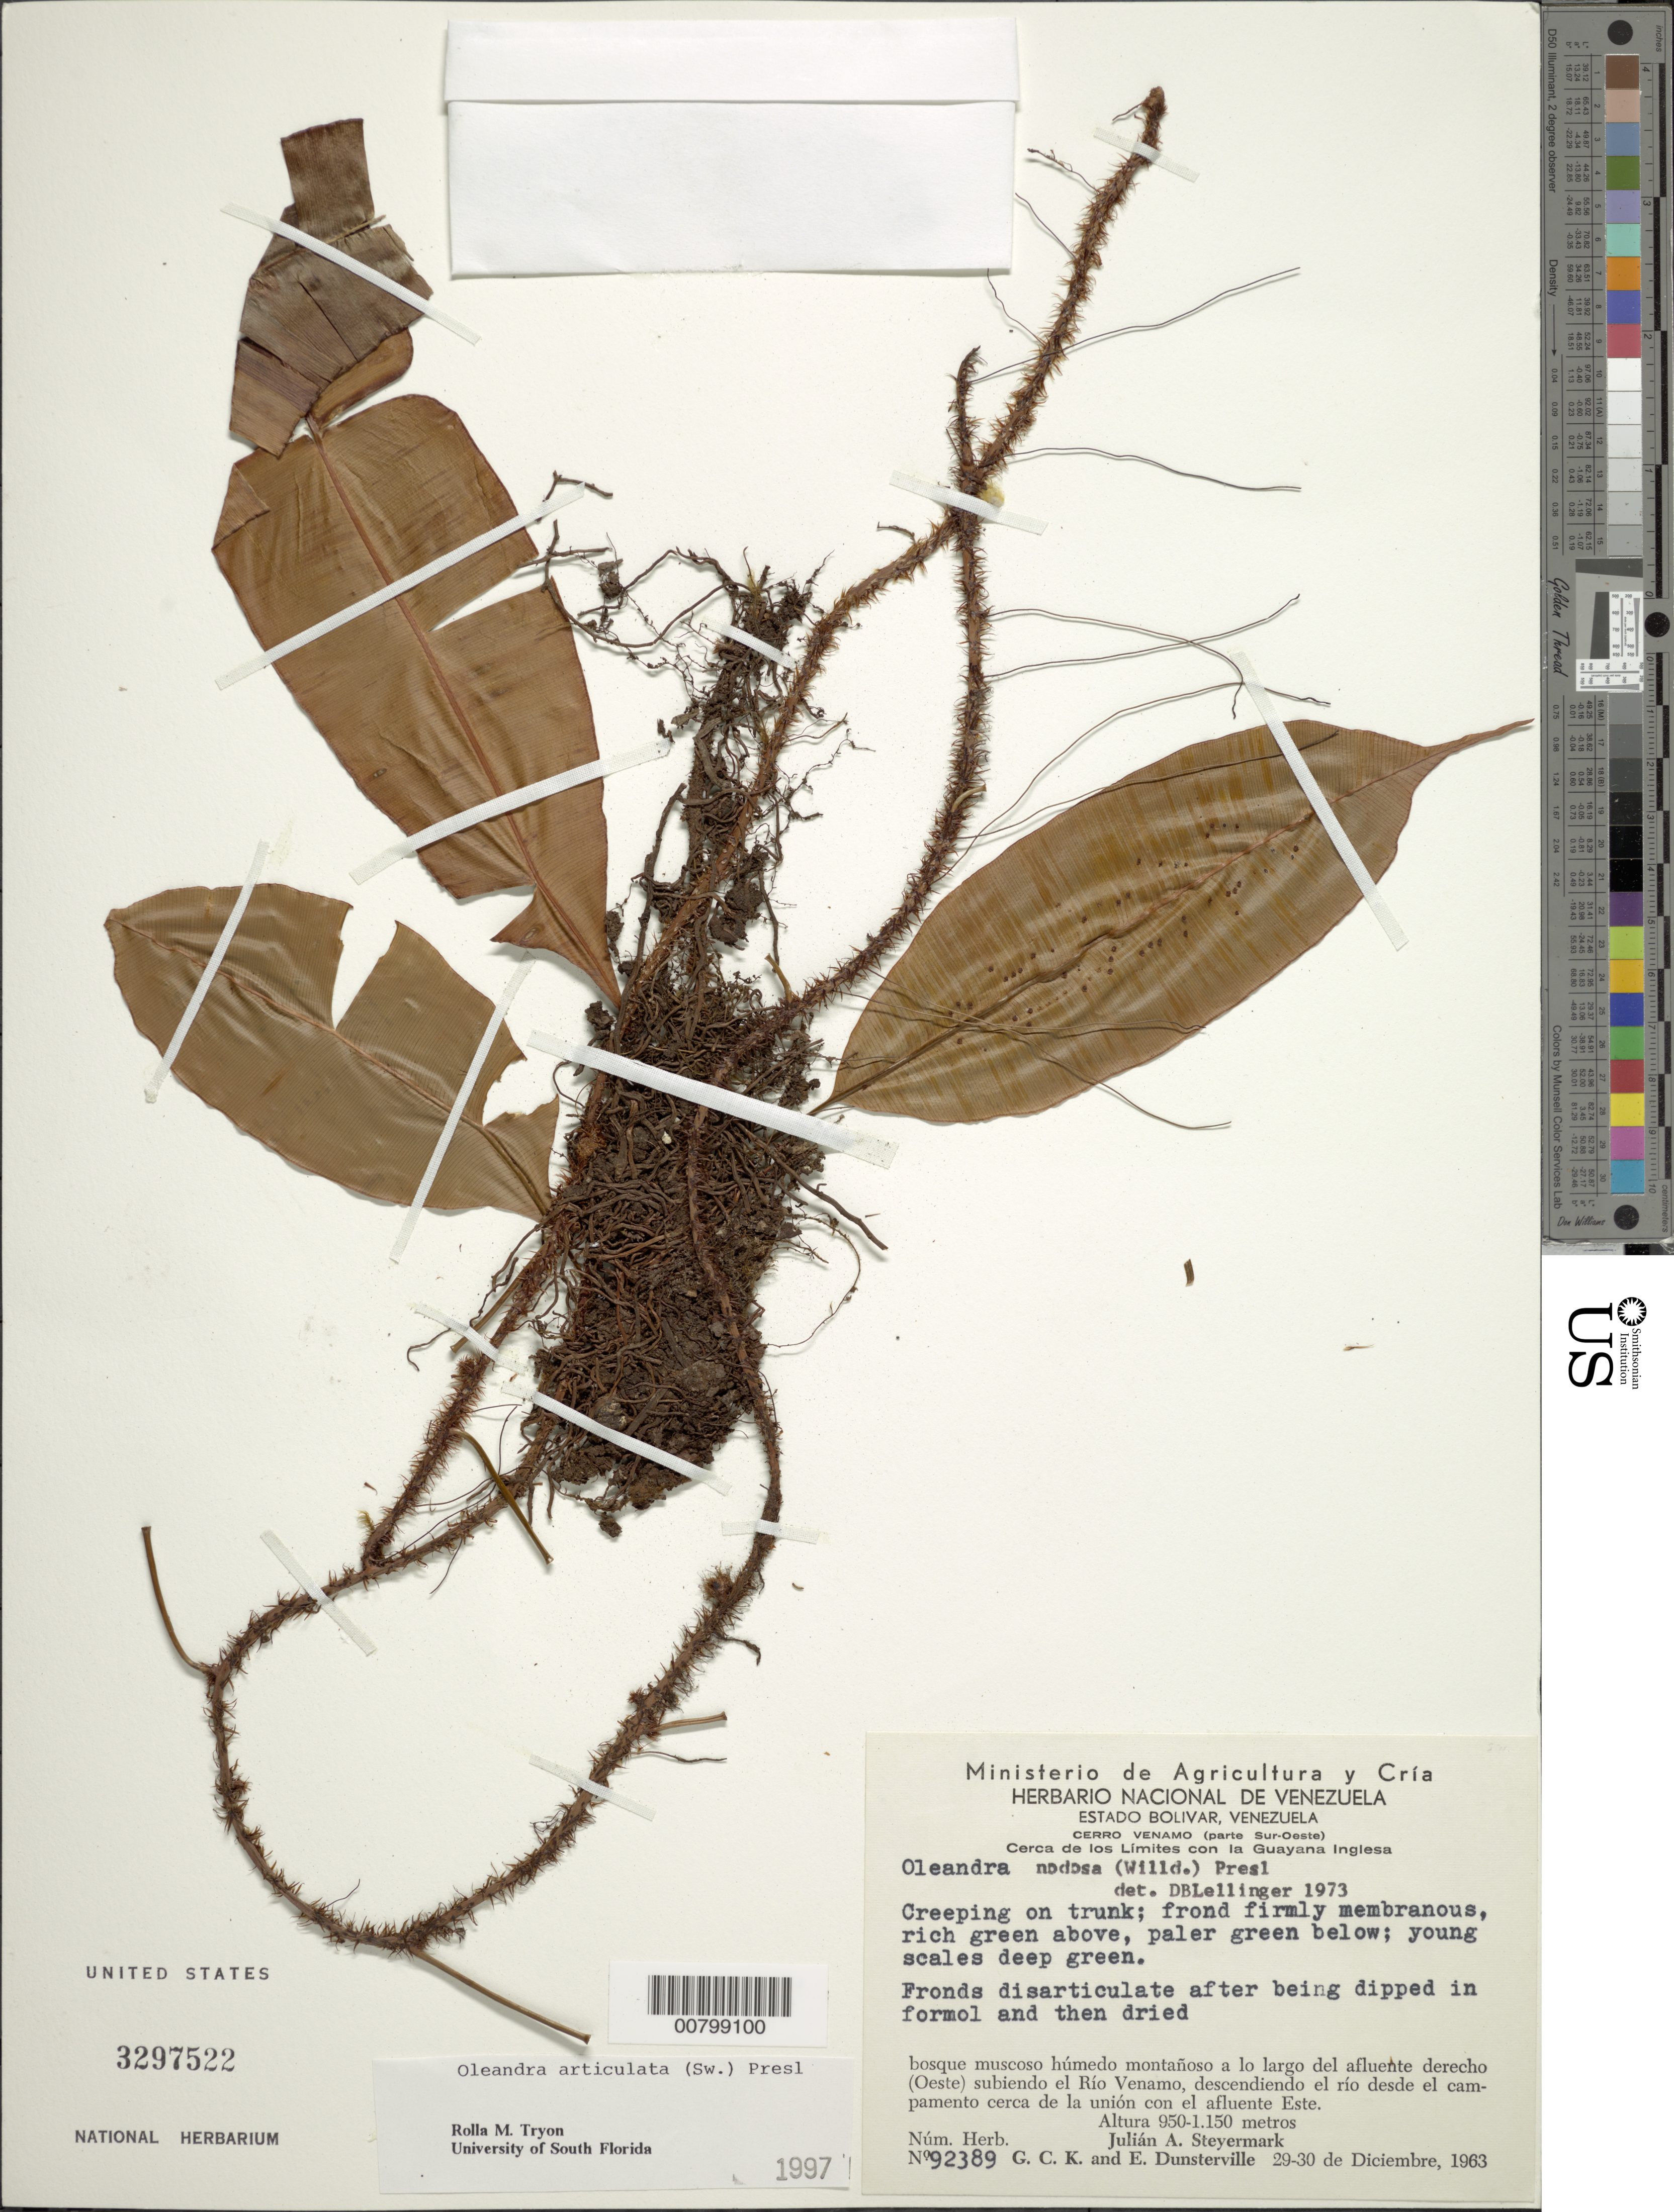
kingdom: Plantae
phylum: Tracheophyta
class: Polypodiopsida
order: Polypodiales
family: Oleandraceae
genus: Oleandra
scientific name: Oleandra articulata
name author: (Sw.) C. Presl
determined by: Tryon, Rolla M., Jr.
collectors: J. Steyermark, G. C. K. Dunsterville & E. Dunsterville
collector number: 92398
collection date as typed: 29-Dec-63 to 30-Dec-63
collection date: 1963-12-29/1963-12-30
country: Venezuela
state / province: Bolívar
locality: Cerro Venamo, Río Venamo, cerca de los limites con Guayana Inglesa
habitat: Bosque muscoso humedo montanoso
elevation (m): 950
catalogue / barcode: US 3297522